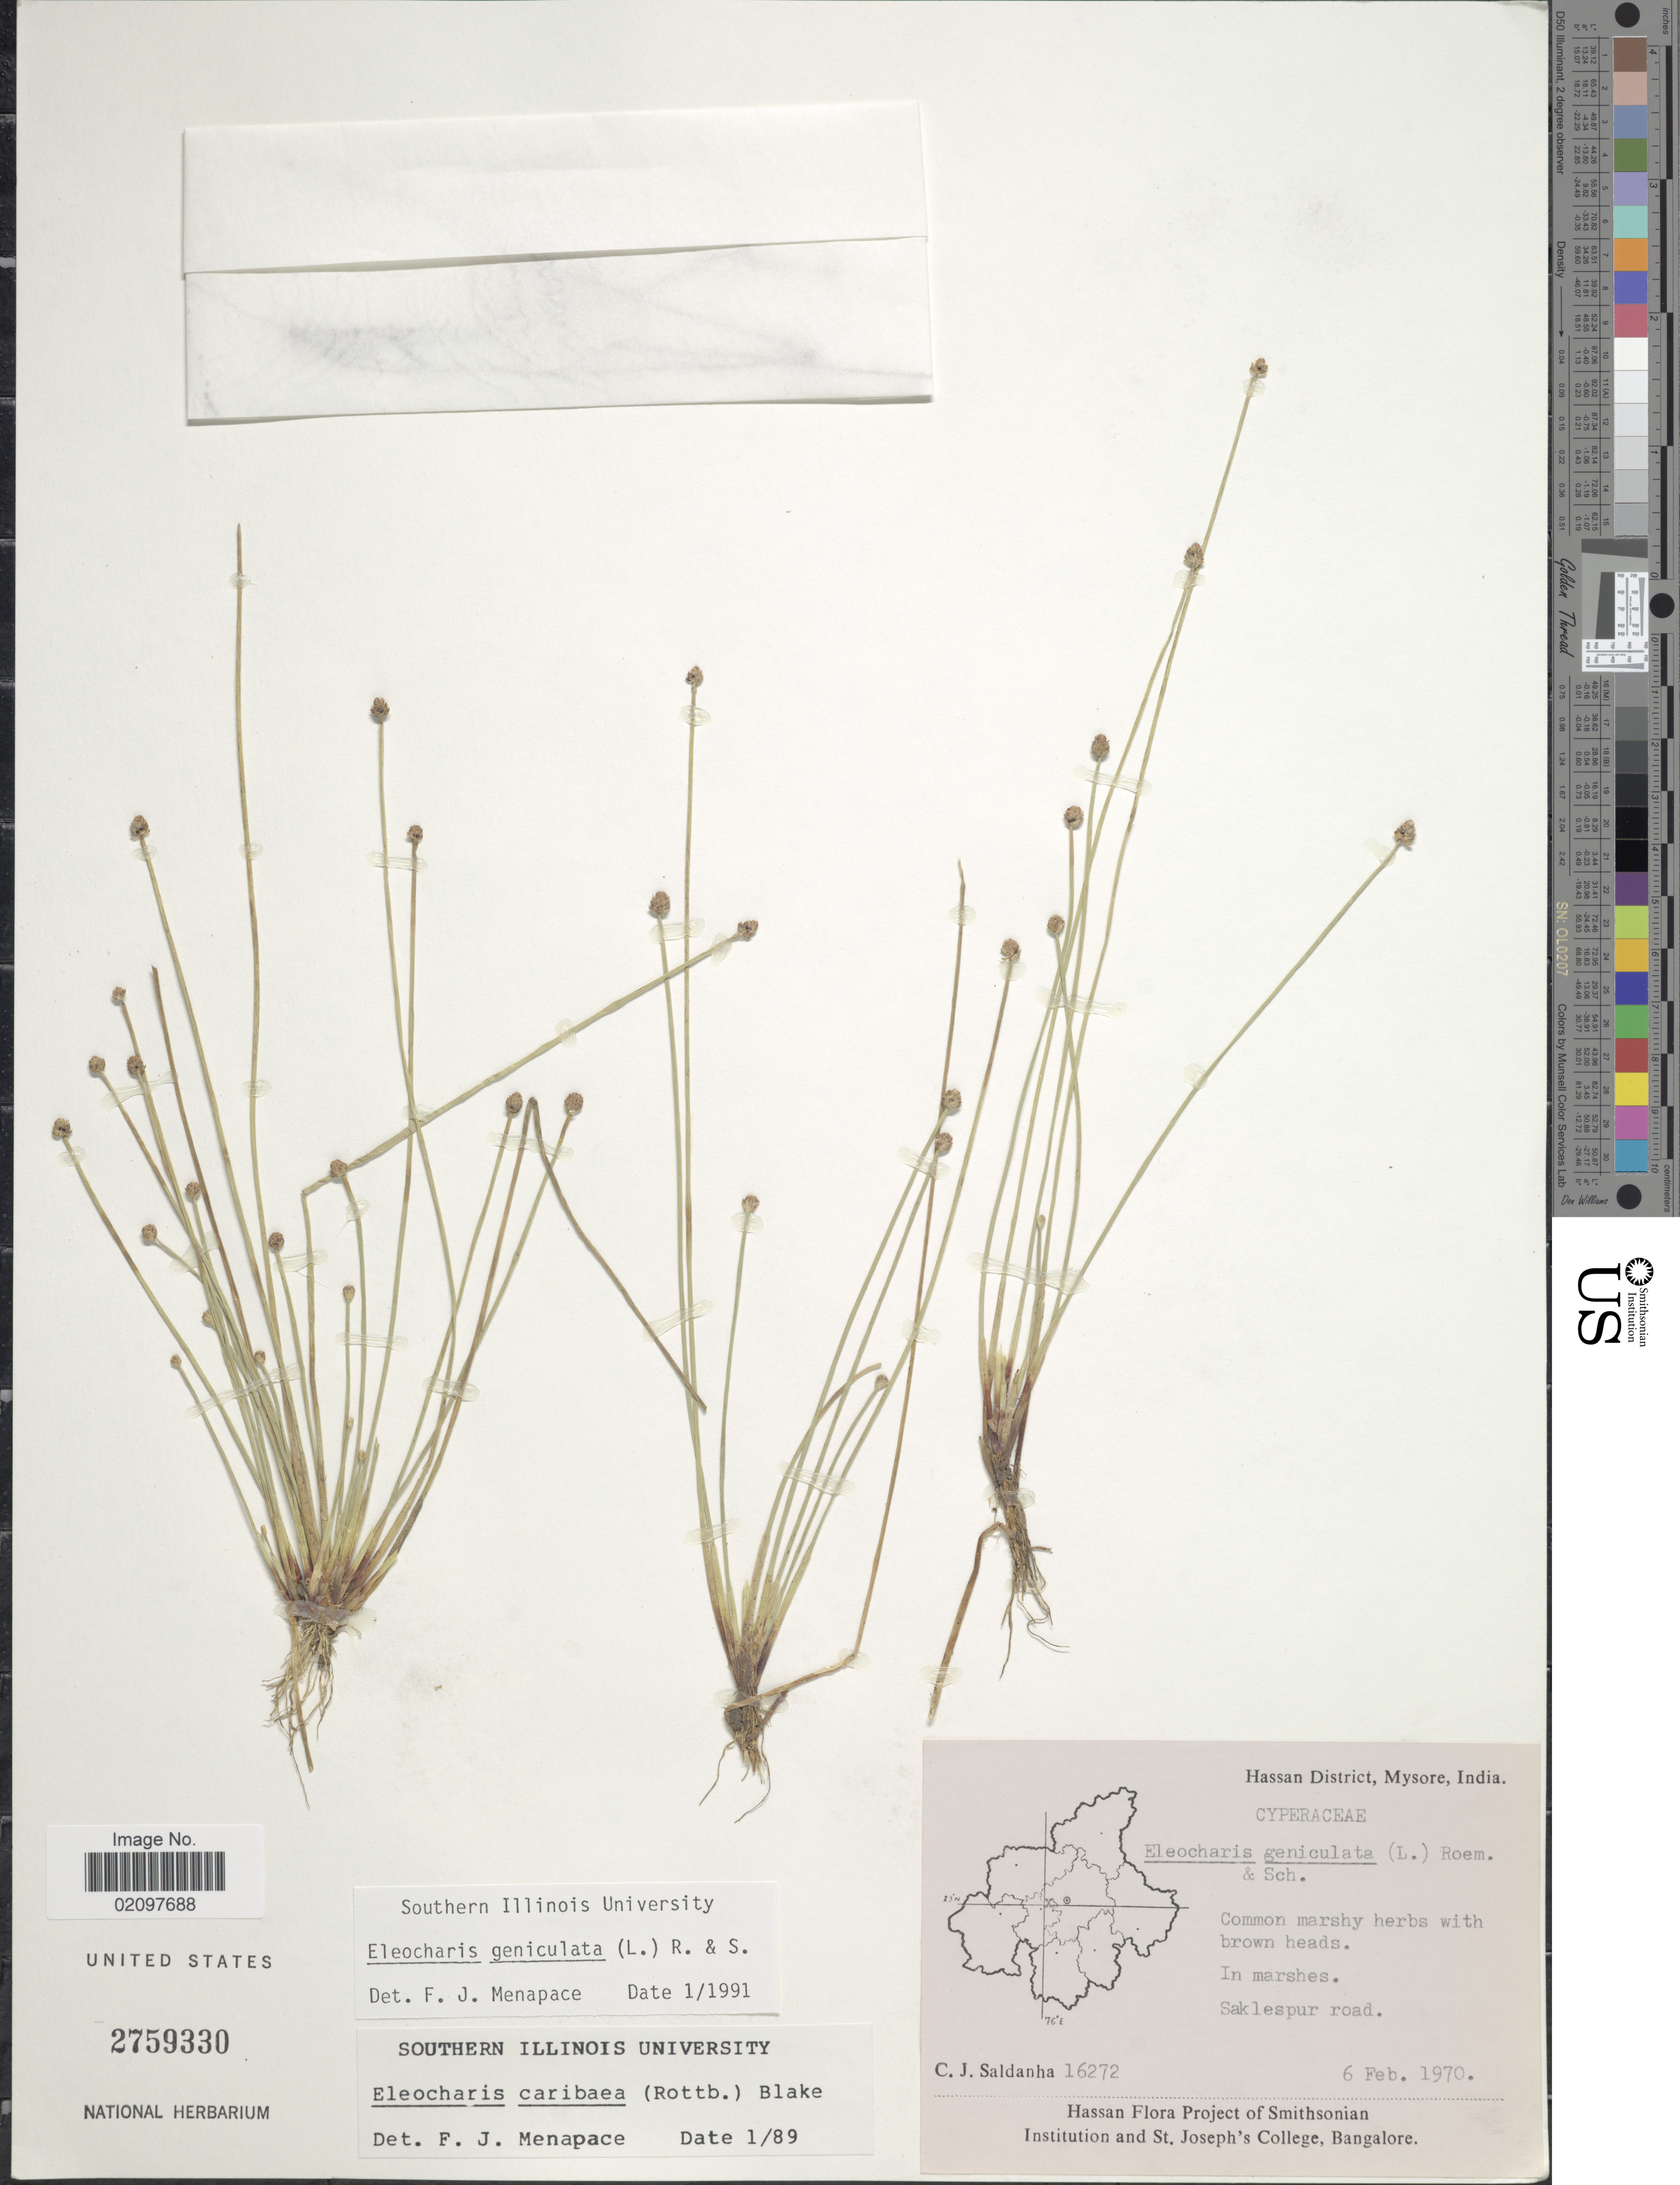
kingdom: Plantae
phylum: Tracheophyta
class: Liliopsida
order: Poales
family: Cyperaceae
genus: Eleocharis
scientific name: Eleocharis geniculata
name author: (L.) Roem. & Schult.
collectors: C. J. Saldanha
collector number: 16272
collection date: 1970-02-06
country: India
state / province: Karnataka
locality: Hassan District, Mysore. Saklespur road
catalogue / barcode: US 2759330